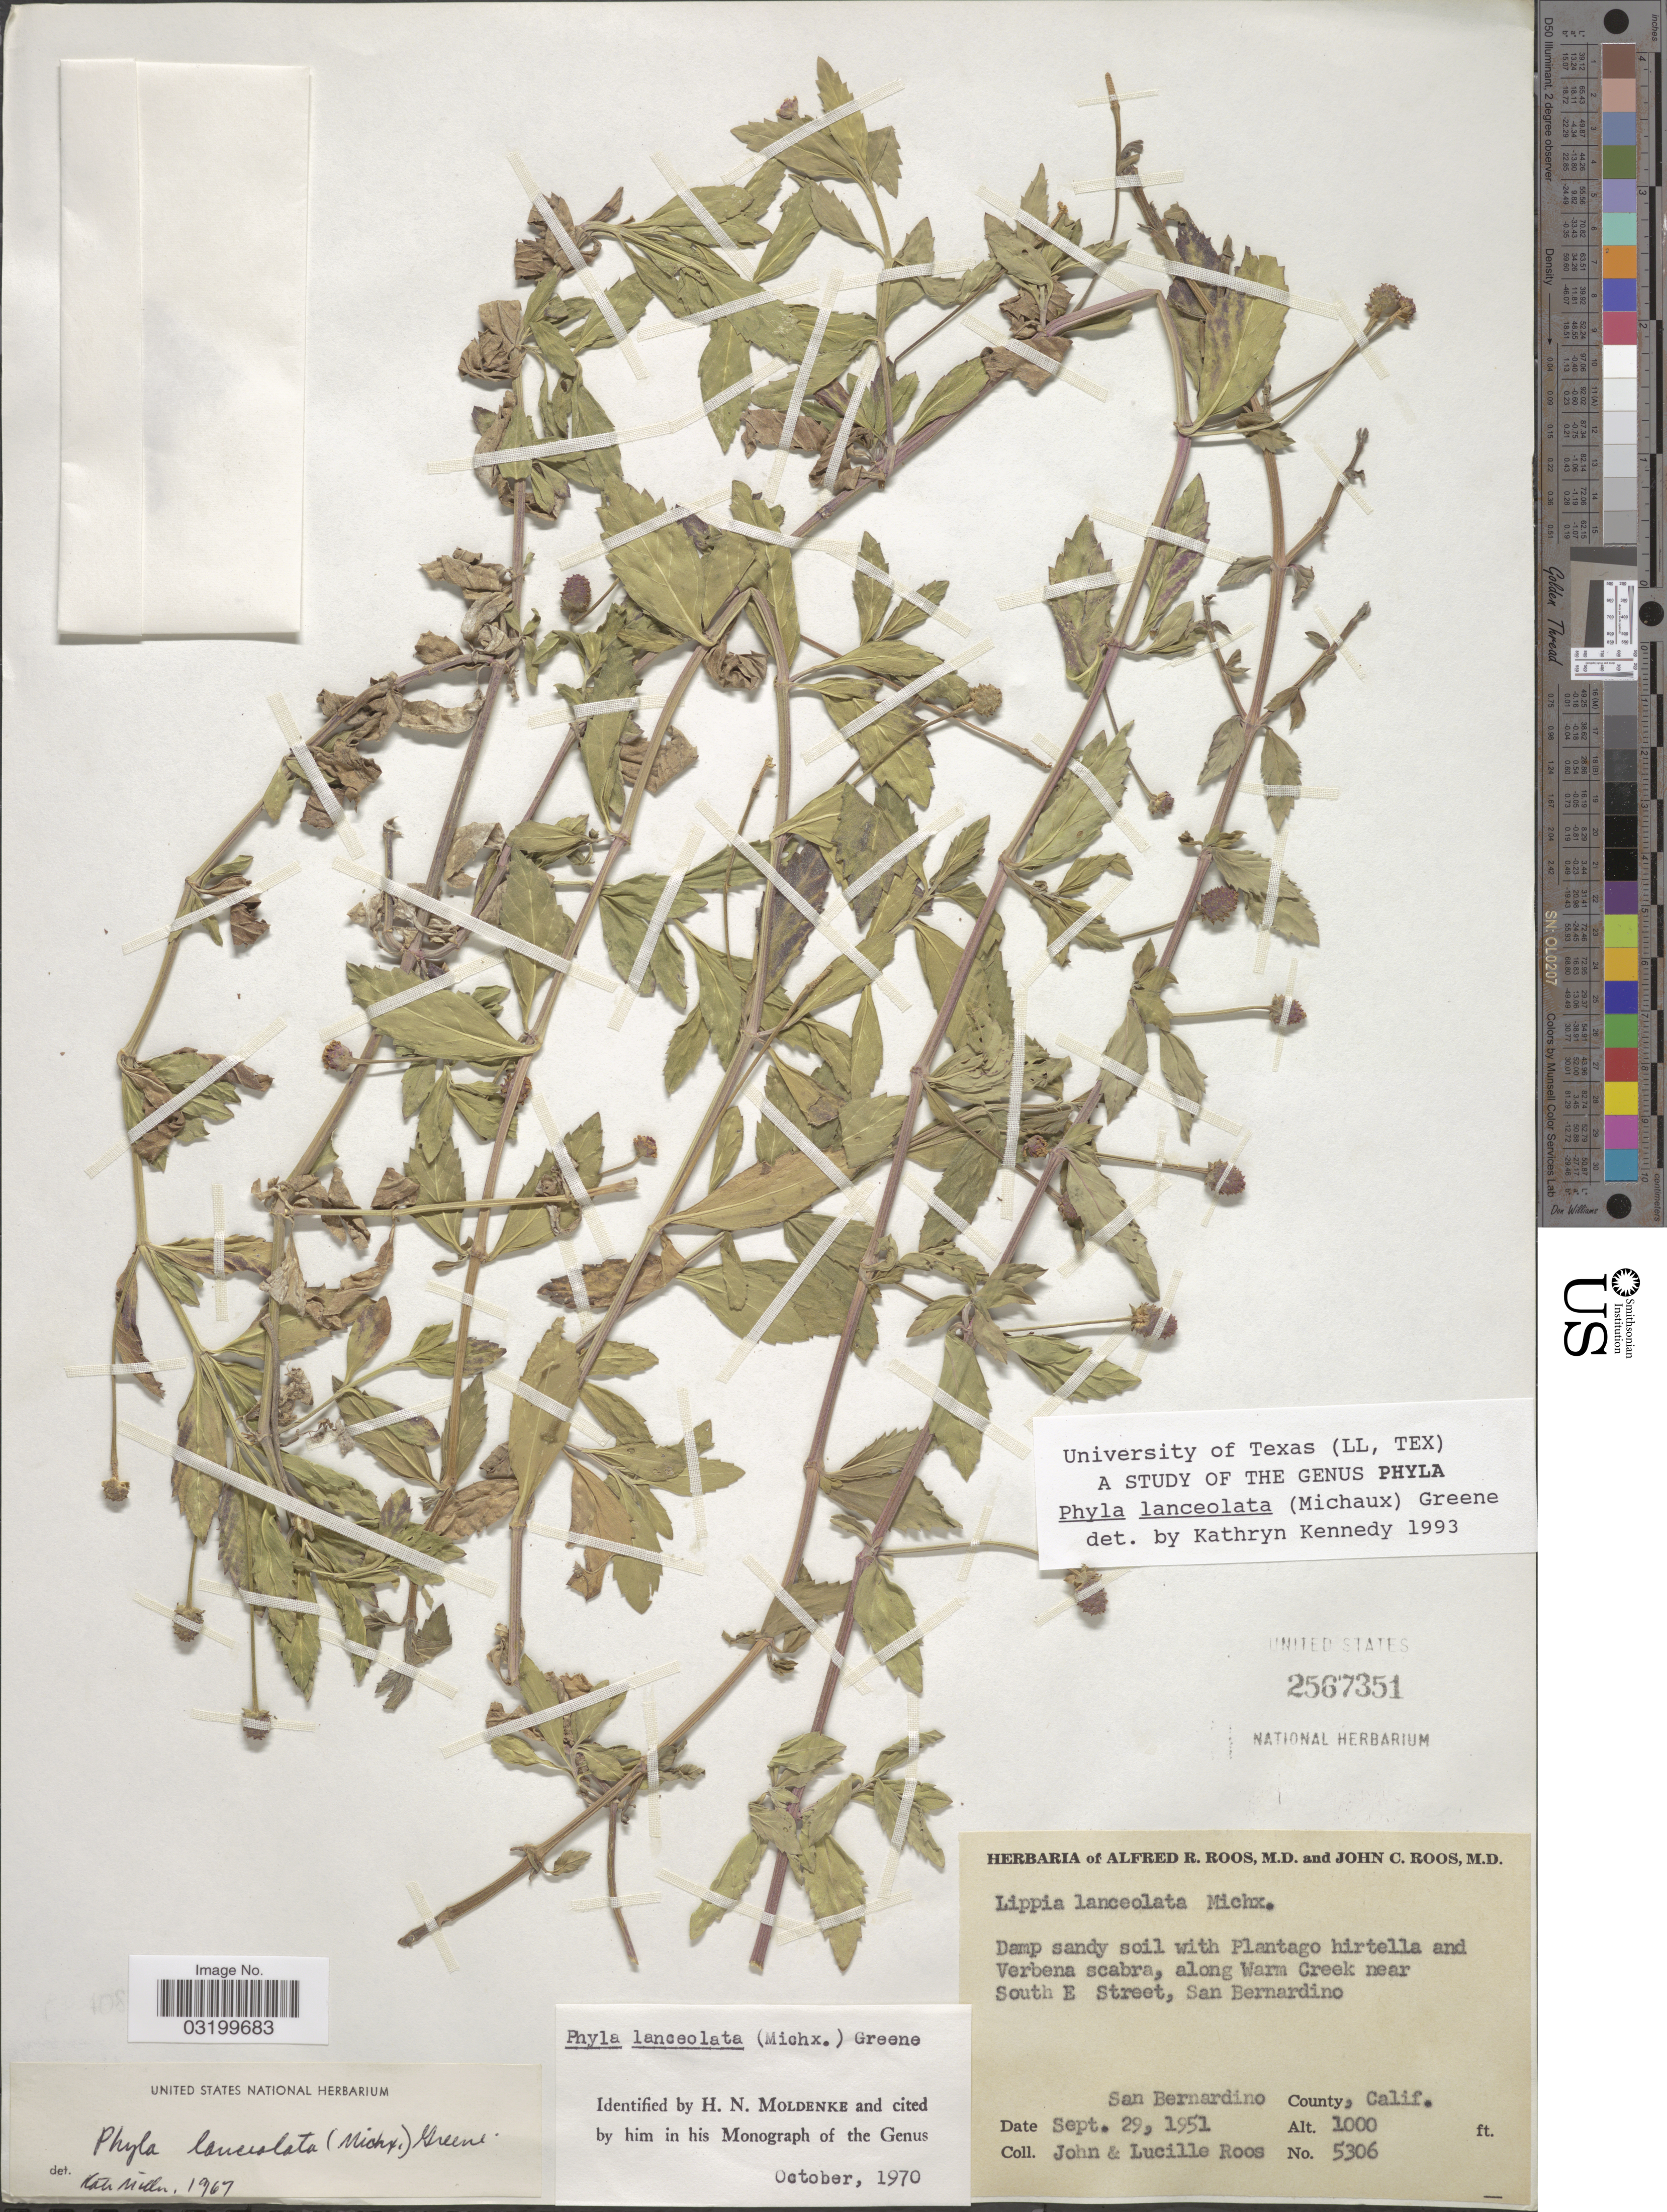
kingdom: Plantae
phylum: Tracheophyta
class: Magnoliopsida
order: Lamiales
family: Verbenaceae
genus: Phyla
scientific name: Phyla lanceolata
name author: (Michx.) Greene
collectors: J. C. Roos & L. Roos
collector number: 5306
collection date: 1951-09-29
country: United States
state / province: California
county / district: San Bernardino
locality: Along Warm Creek near South E Street, San Bernardino. San Bernardino County.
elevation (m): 305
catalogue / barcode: US 2567351